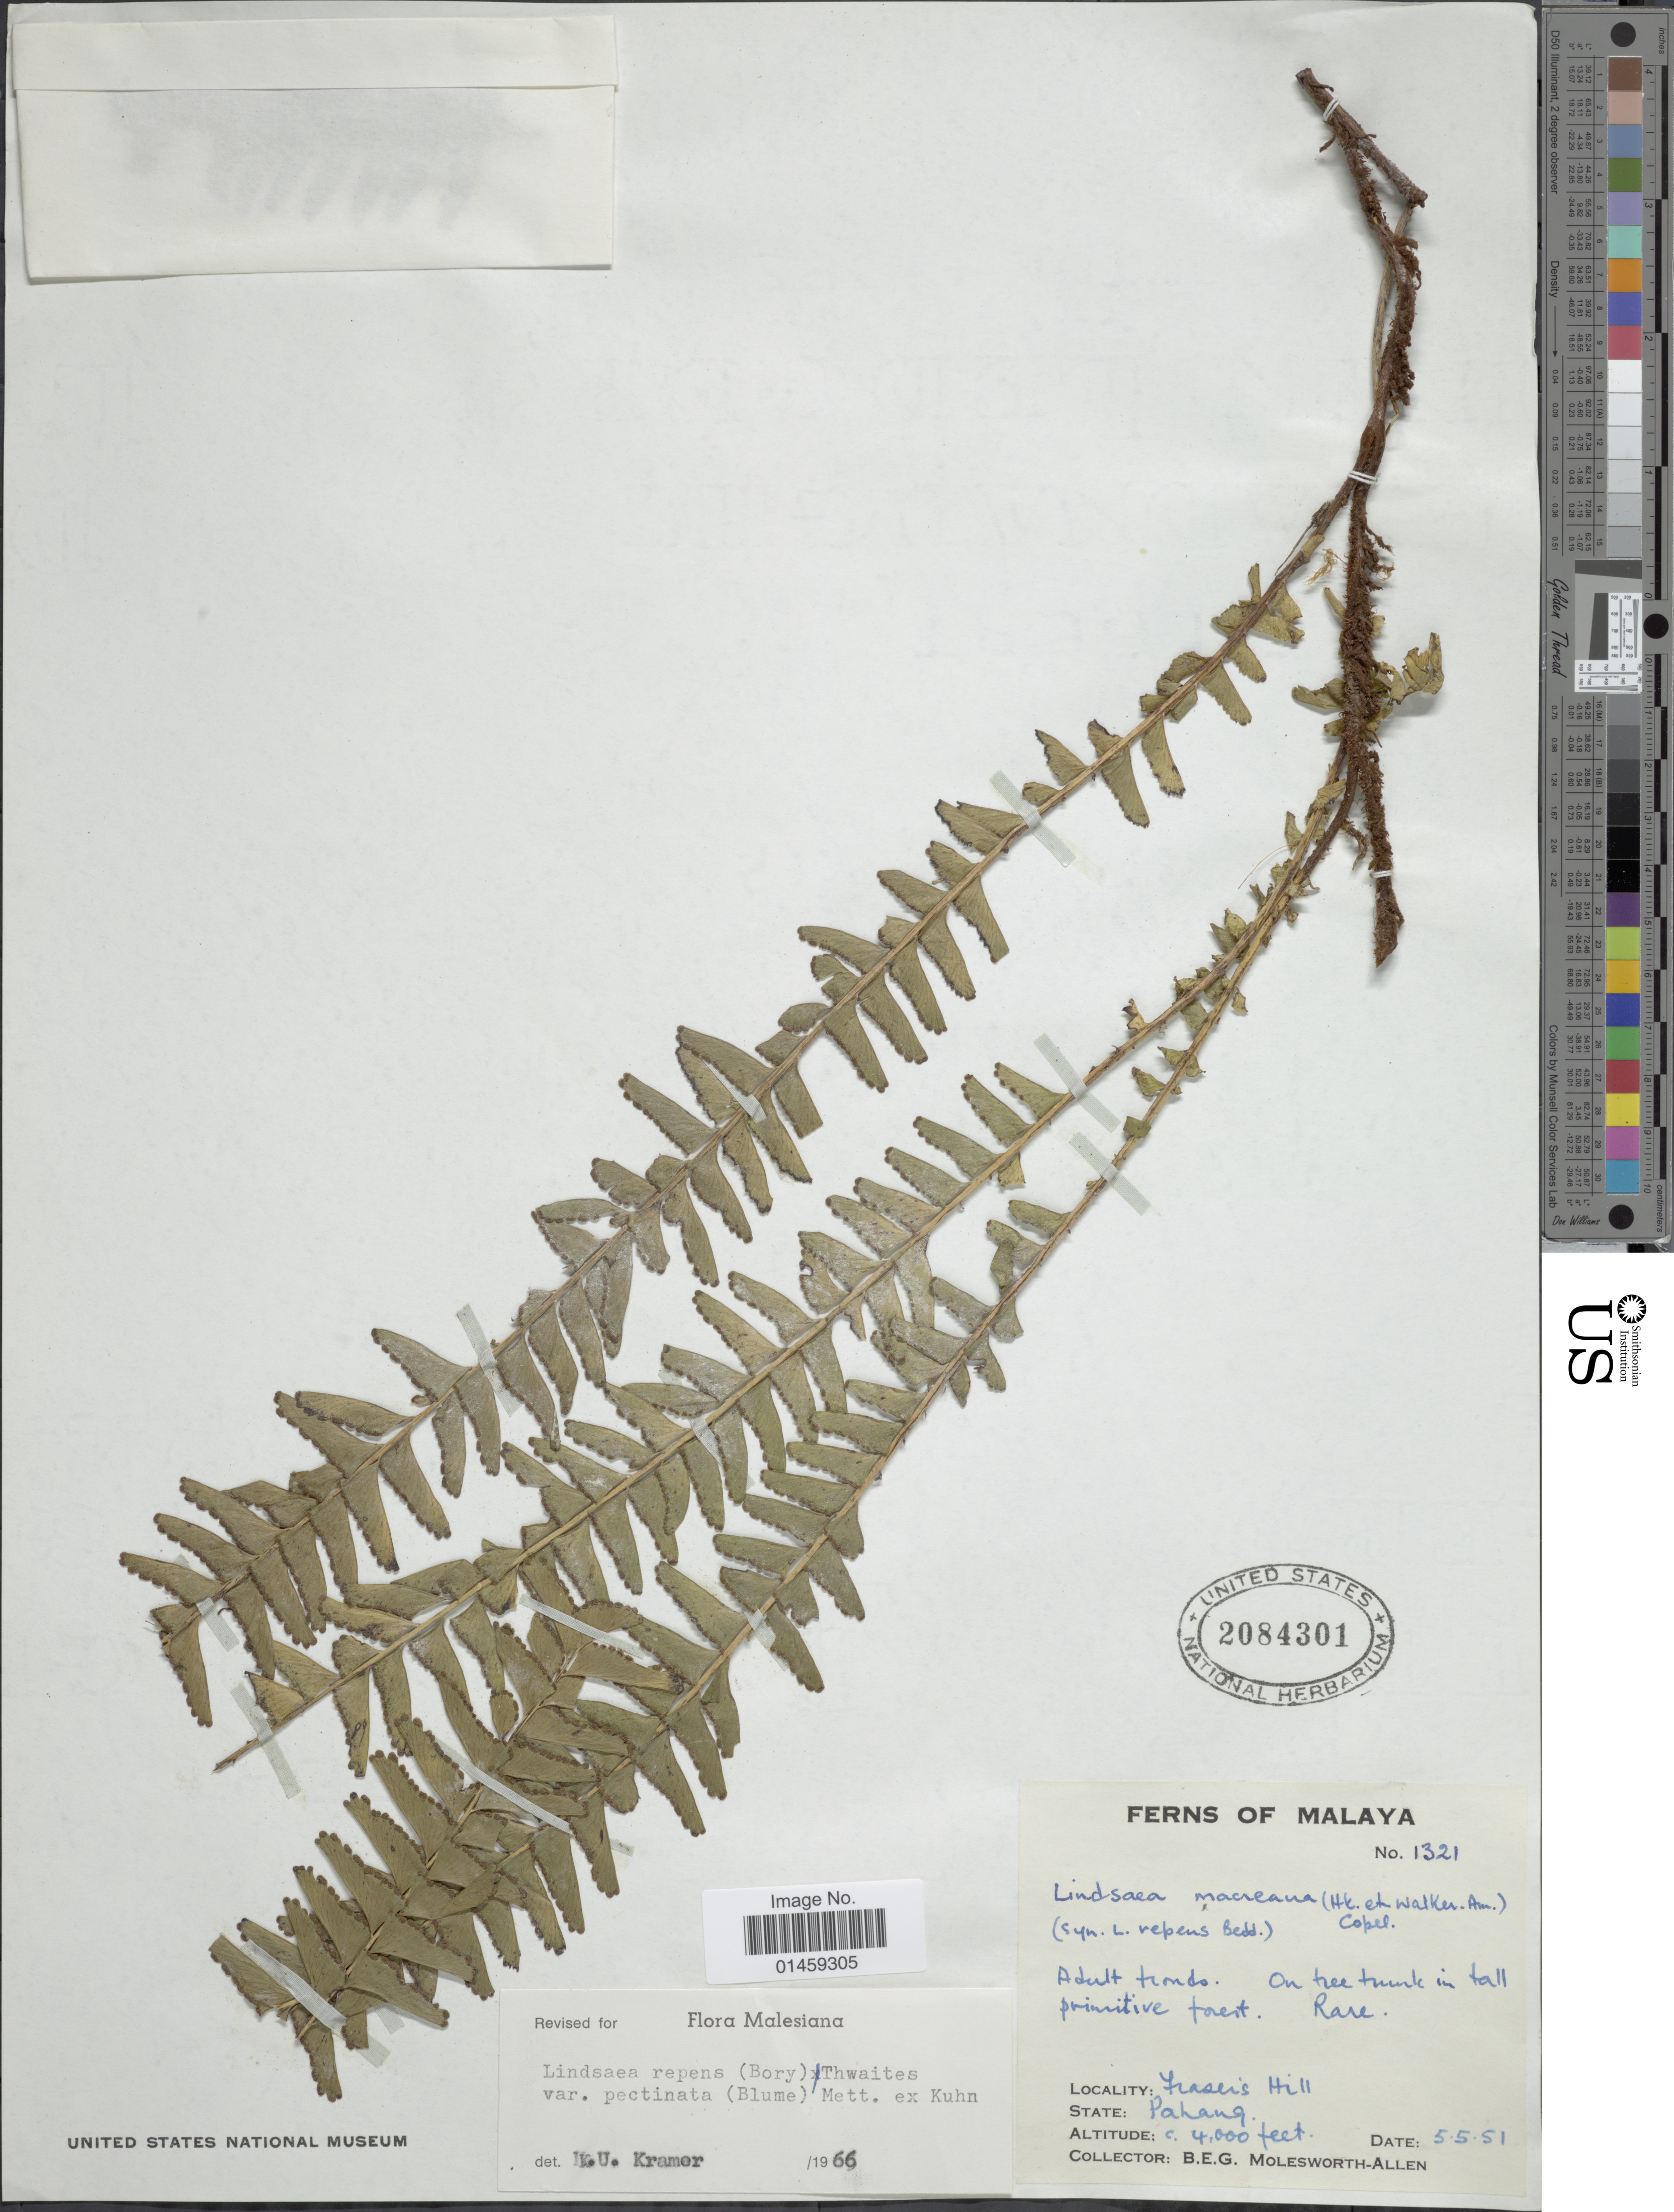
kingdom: Plantae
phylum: Tracheophyta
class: Polypodiopsida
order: Polypodiales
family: Lindsaeaceae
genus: Lindsaea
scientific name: Lindsaea repens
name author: (Bory) Thwaites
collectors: B. E. G. Molesworth-Allen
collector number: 1321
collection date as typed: Transcribed d/m/y: 5/5/51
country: Malaysia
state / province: Pahang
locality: Fraser's Hill. State: Pahang.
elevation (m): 1219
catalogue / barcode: US 2084301